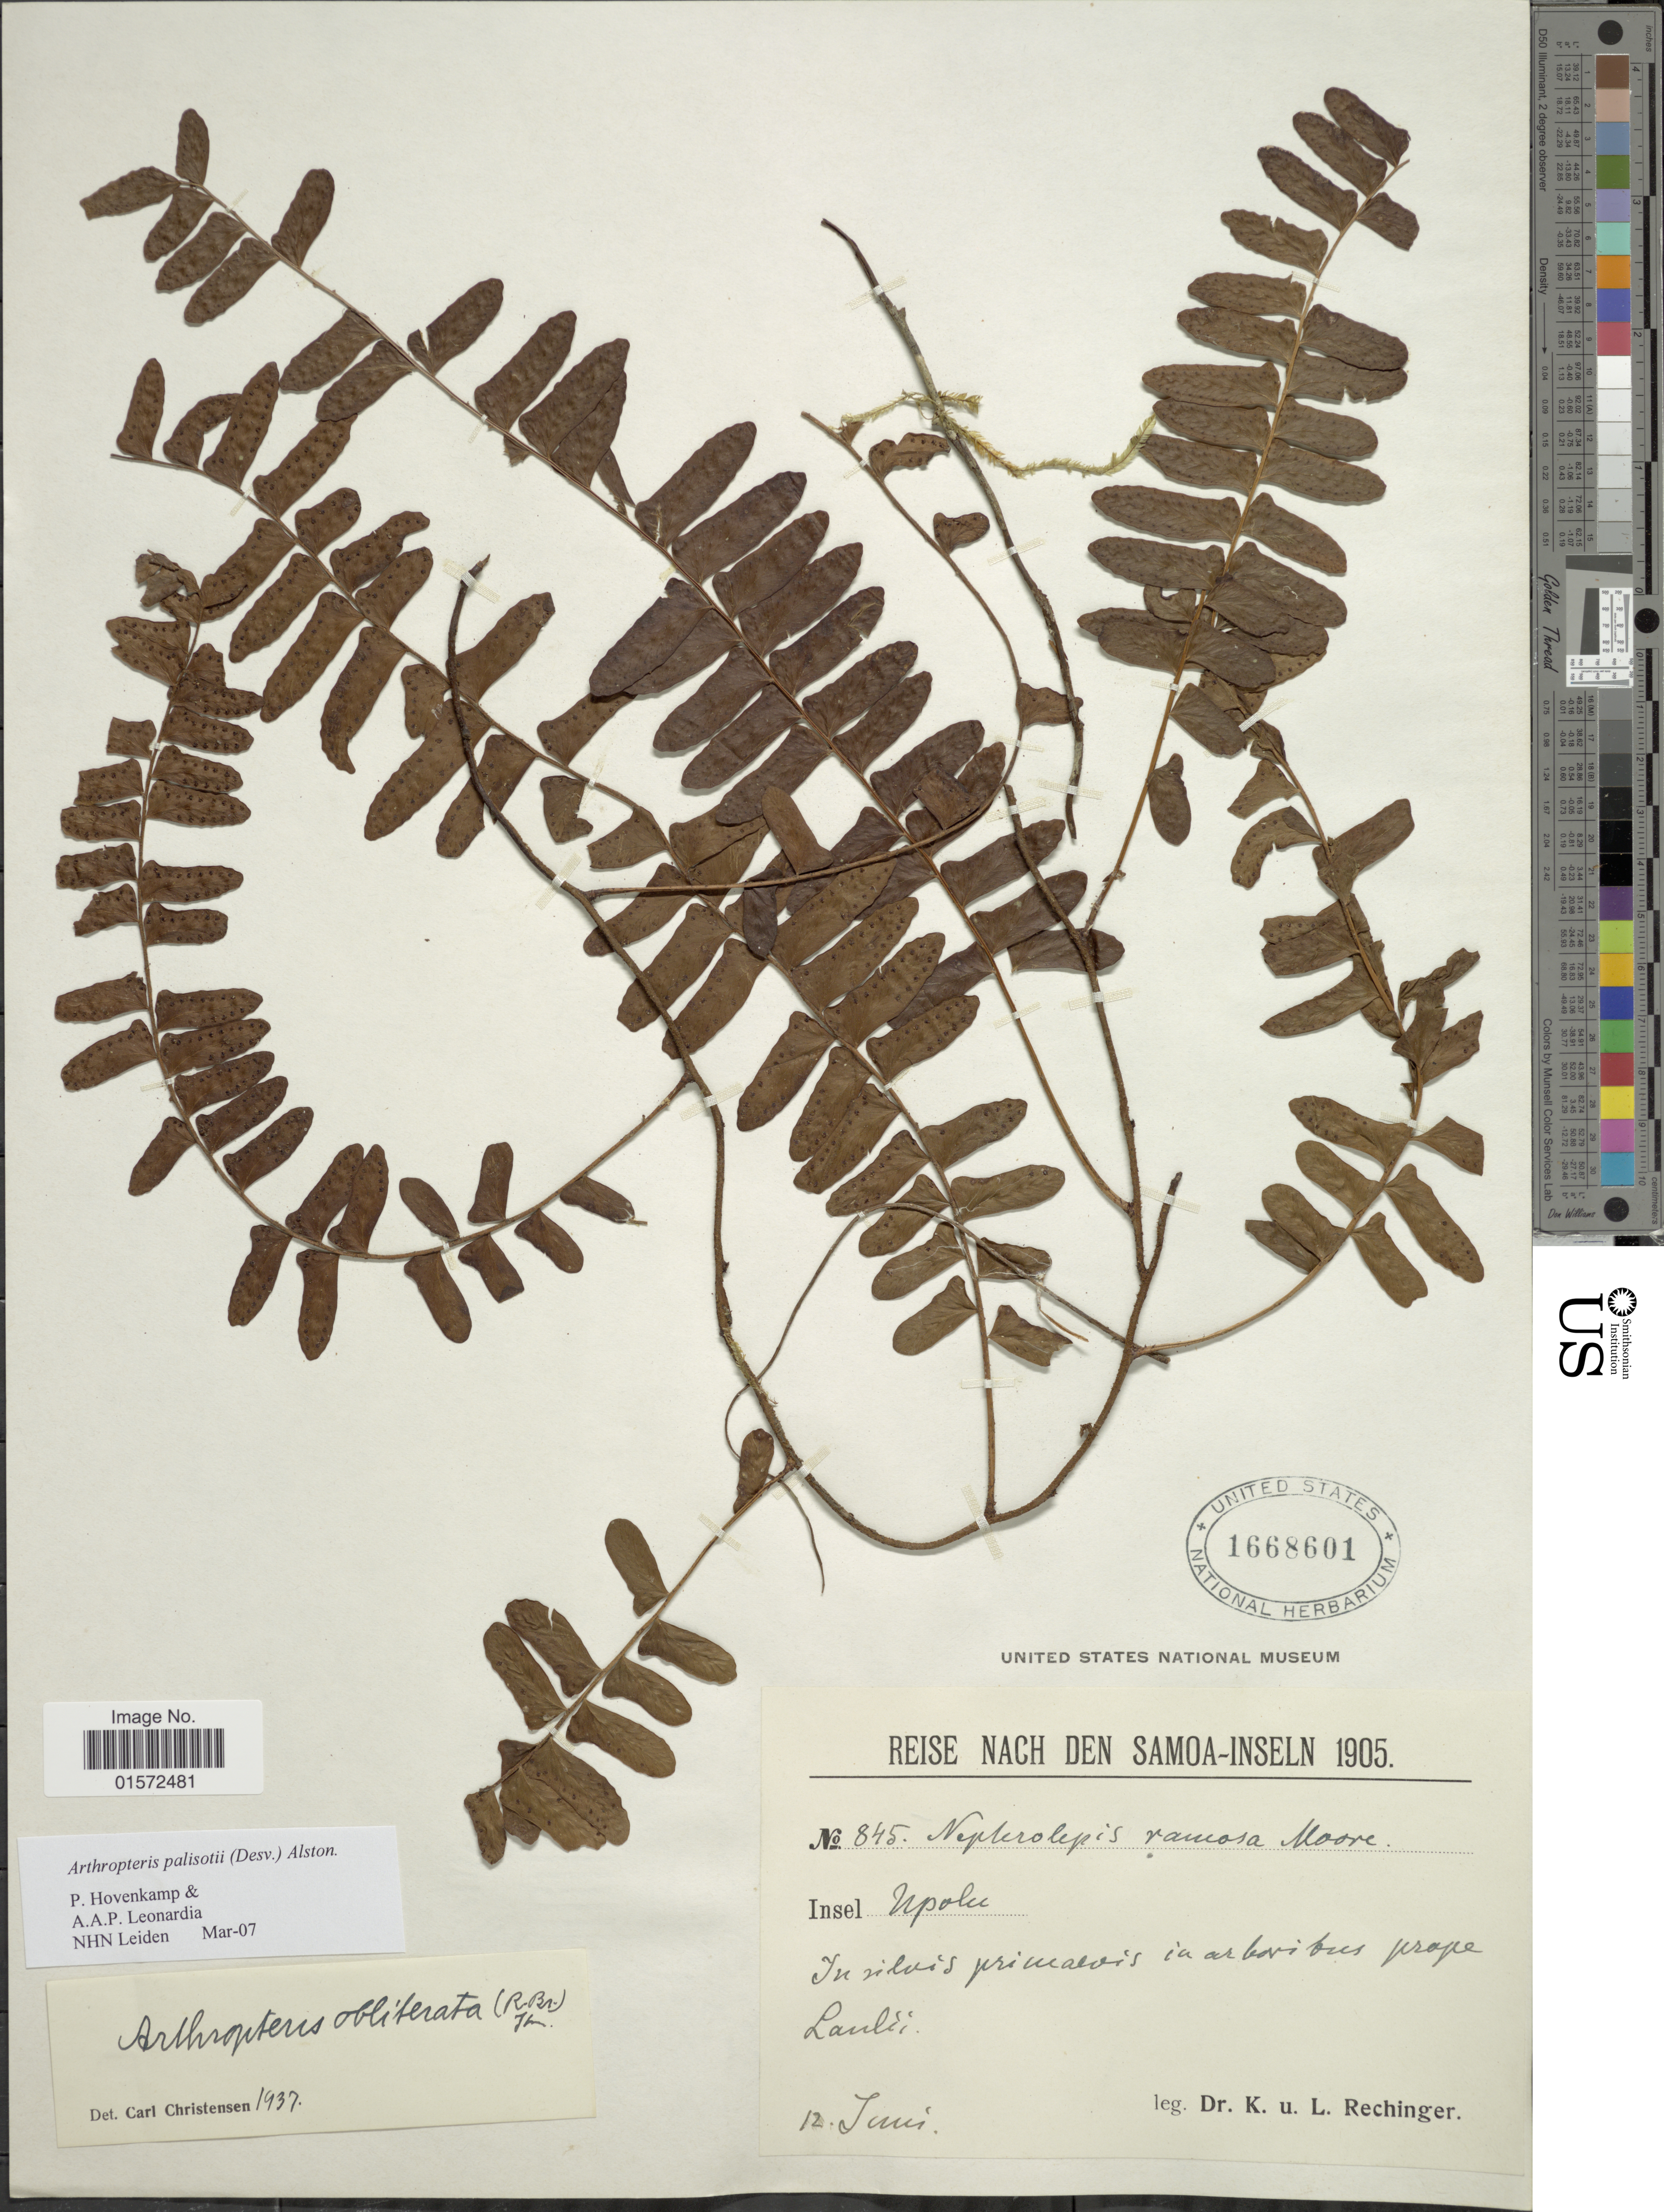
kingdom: Plantae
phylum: Tracheophyta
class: Polypodiopsida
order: Polypodiales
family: Tectariaceae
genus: Arthropteris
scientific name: Arthropteris palisotii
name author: (Desv.) Alston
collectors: K. Rechinger & L. Rechinger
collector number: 845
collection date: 1905-06-12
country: Samoa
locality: Insel Upolu, arbarbus prope, landii [interpreted]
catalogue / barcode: US 1668601